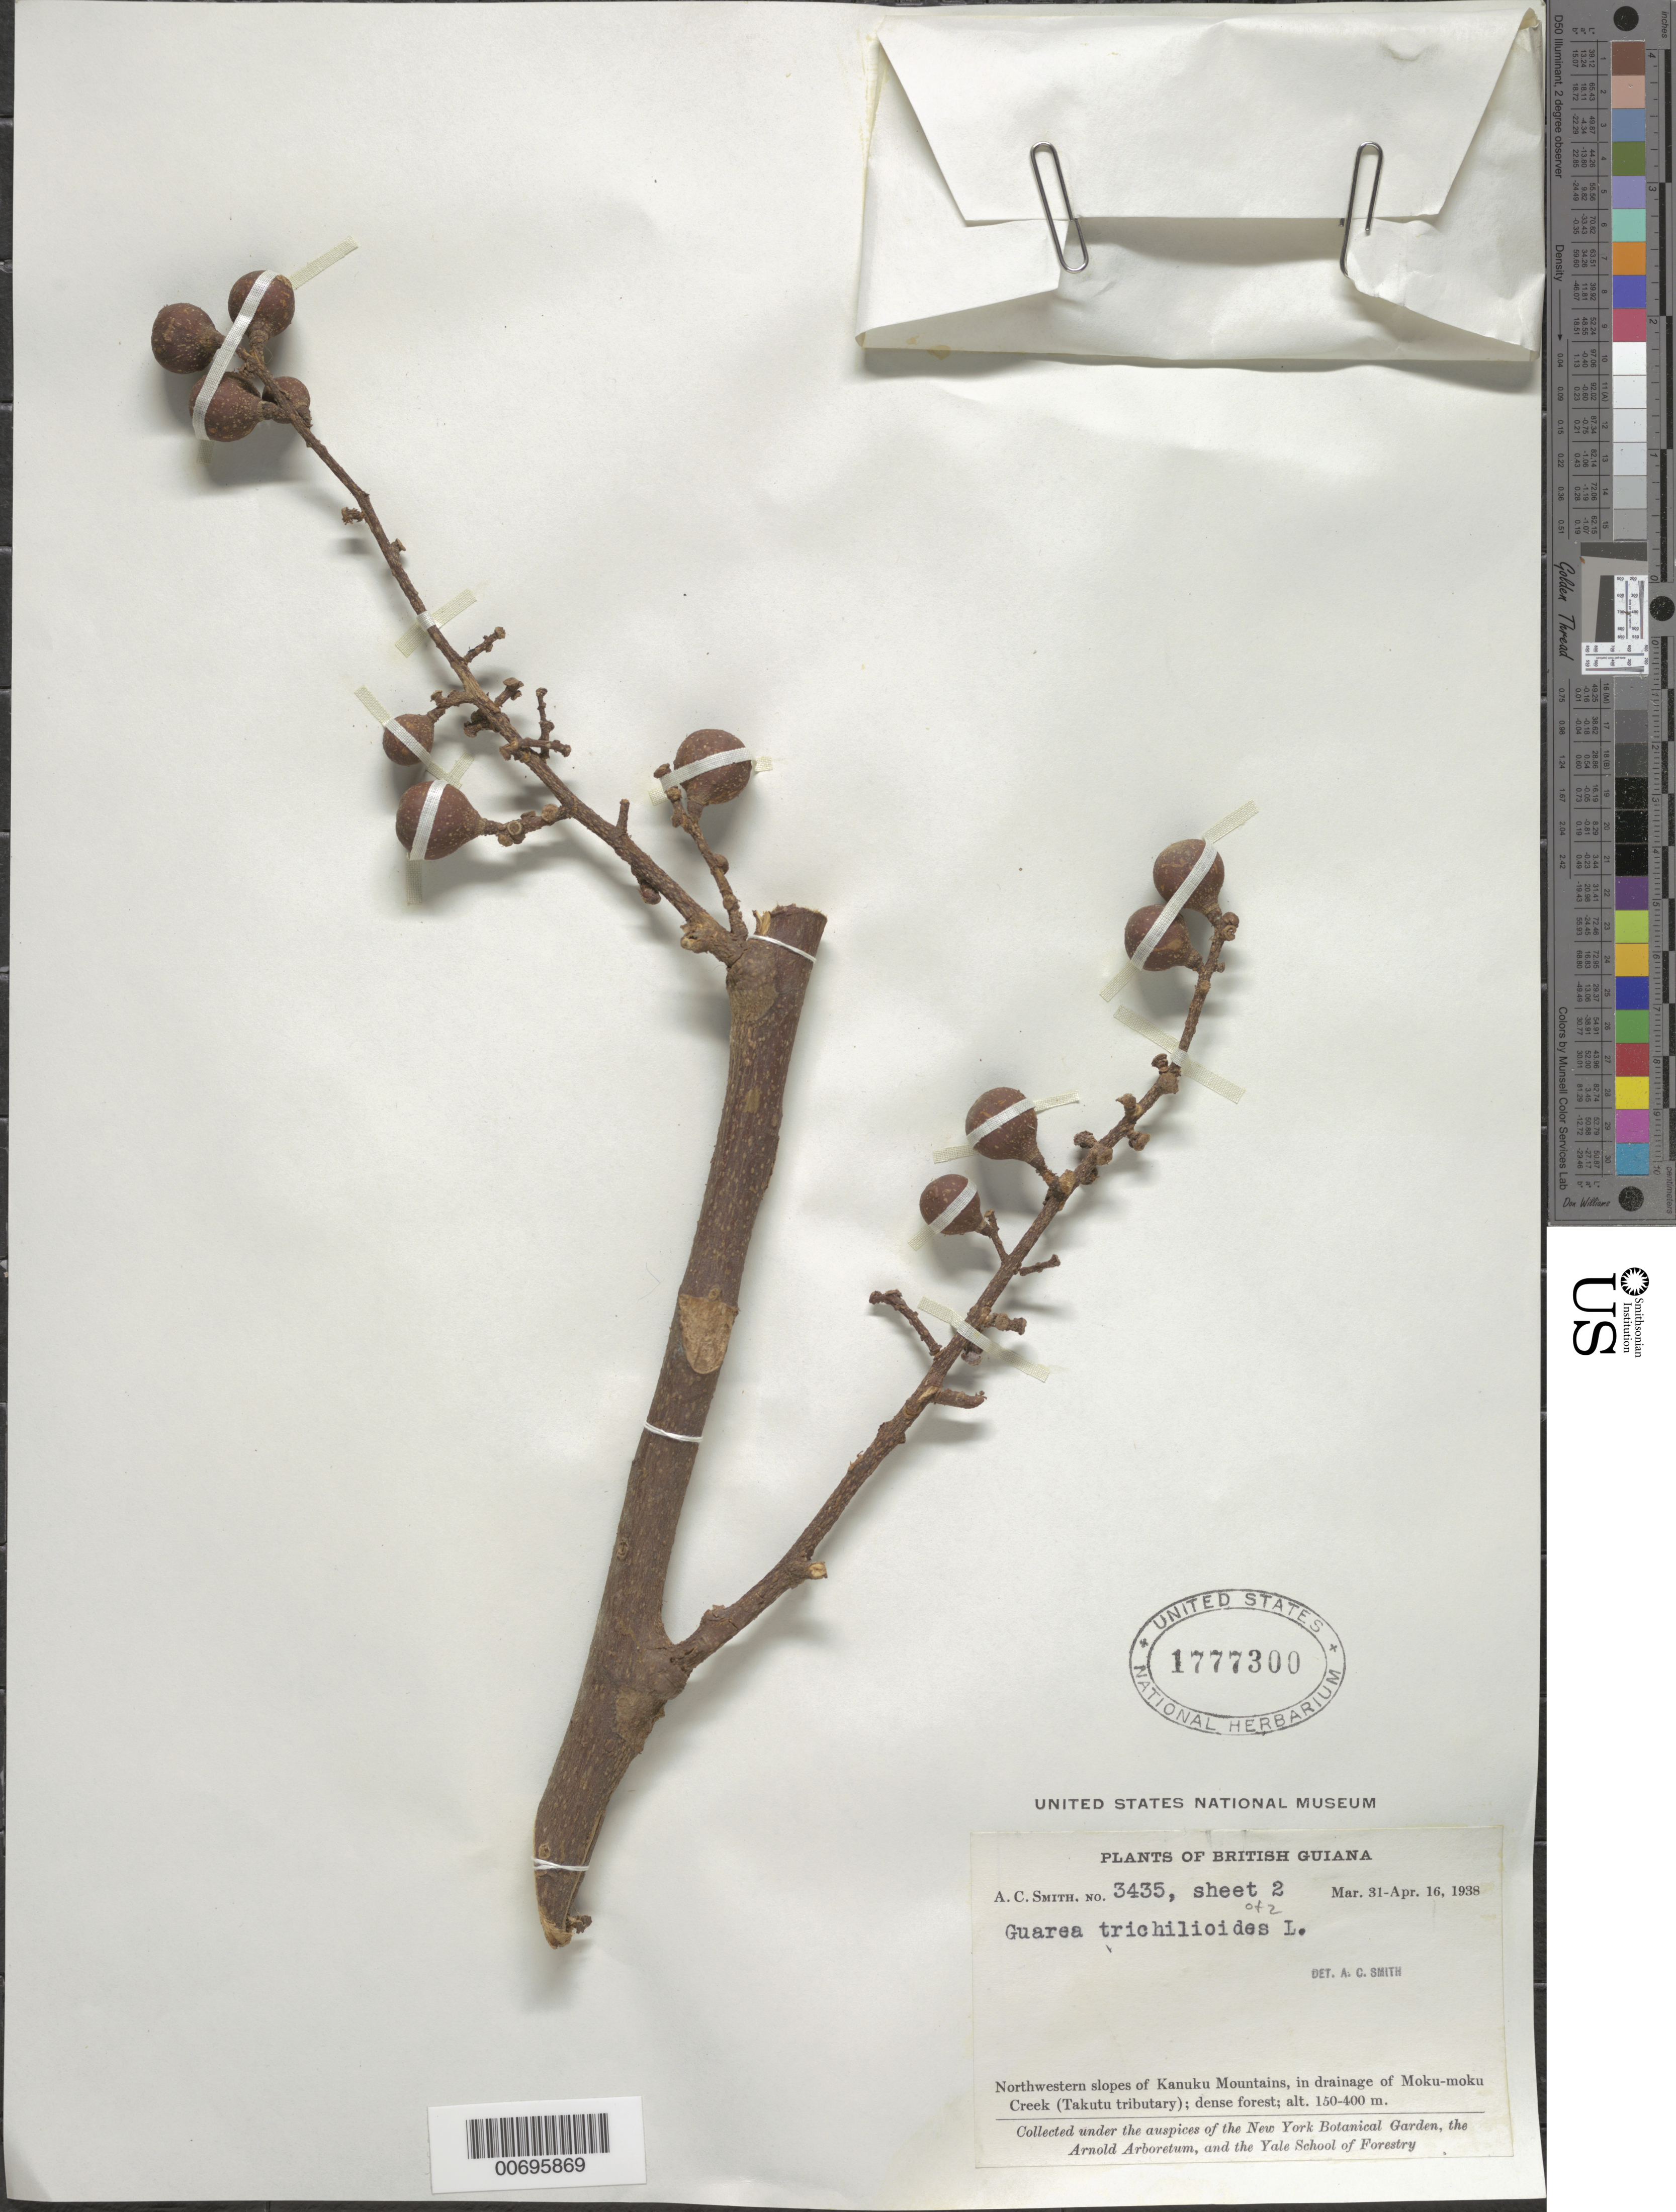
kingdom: Plantae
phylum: Tracheophyta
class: Magnoliopsida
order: Sapindales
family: Meliaceae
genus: Guarea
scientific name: Guarea guidonia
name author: (L.) Sleumer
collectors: A. C. Smith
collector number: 3435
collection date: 1938-03-31/1938-04-16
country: Guyana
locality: British Guiana. Northwestern slopes of Kanuku Mountains, in drainage of Moku-moku Creek (Takutu tributary).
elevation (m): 150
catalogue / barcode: US 1777300